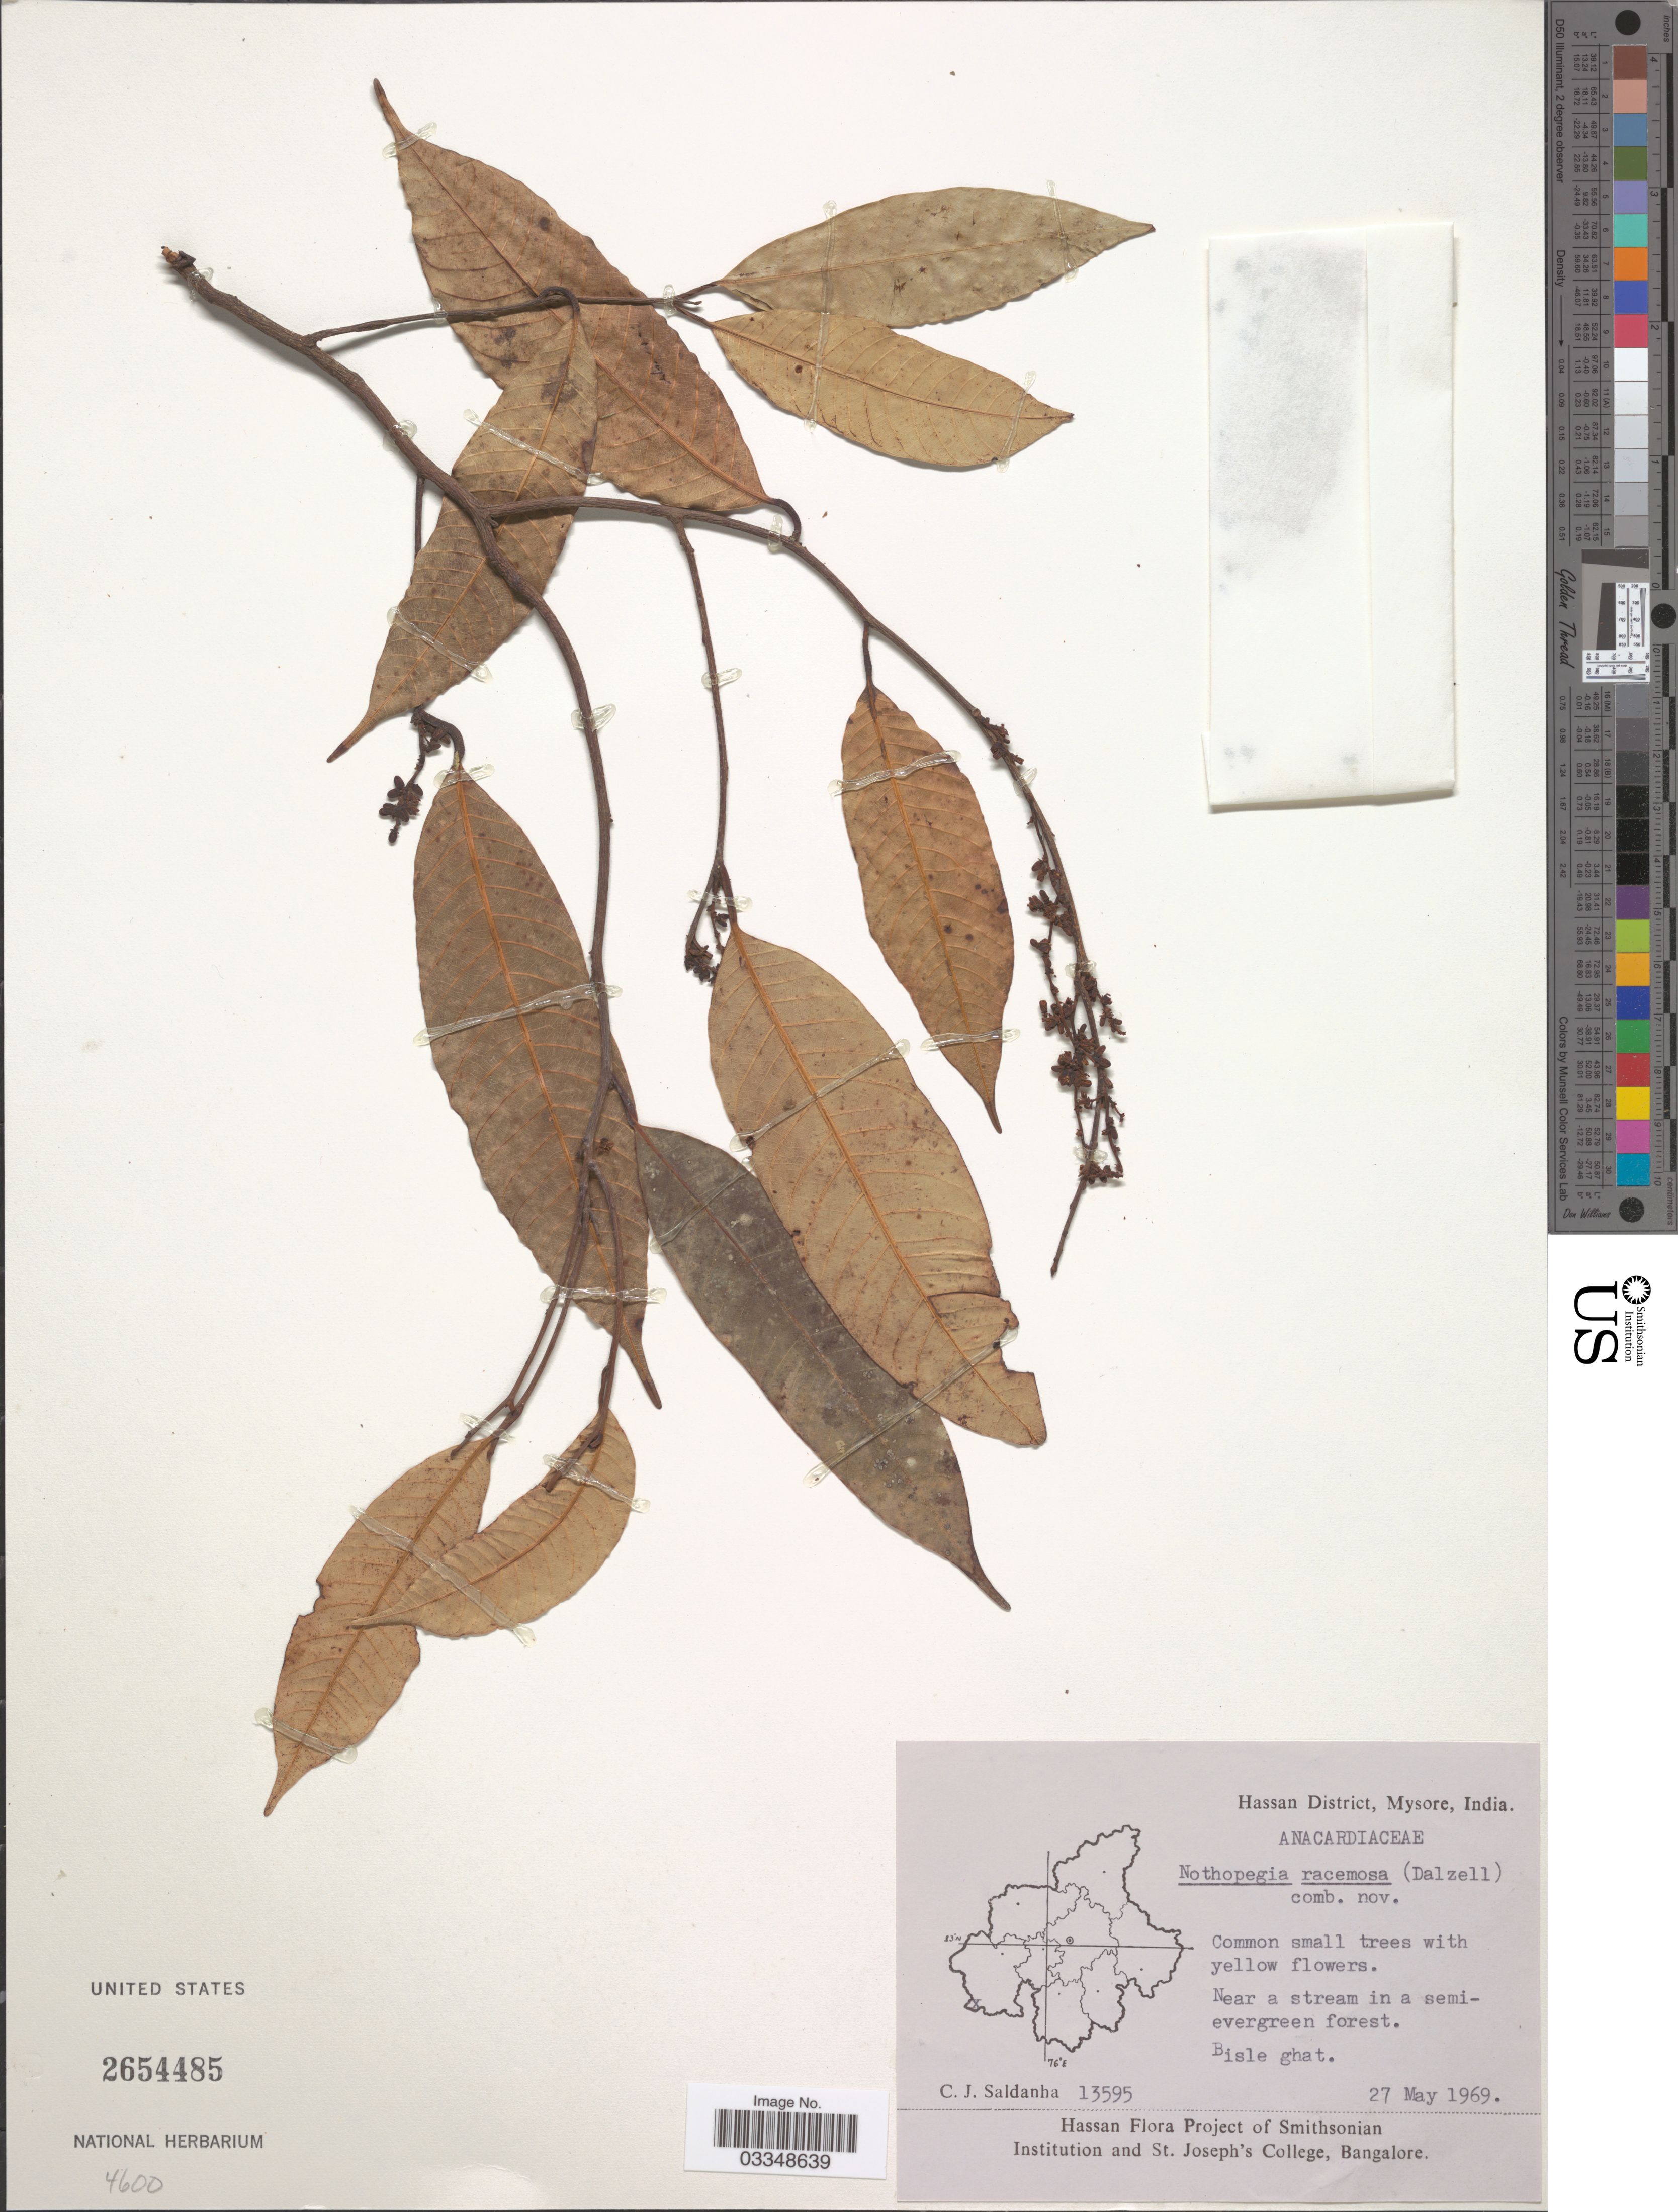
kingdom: Plantae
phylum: Tracheophyta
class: Magnoliopsida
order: Sapindales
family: Anacardiaceae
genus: Nothopegia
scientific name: Nothopegia racemosa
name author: (Dalzell) Ramamoorthy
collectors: C. J. Saldanha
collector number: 13595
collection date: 1969-05-27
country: India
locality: Hassan District, Mysore. Bisle ghat.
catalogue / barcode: US 2654485